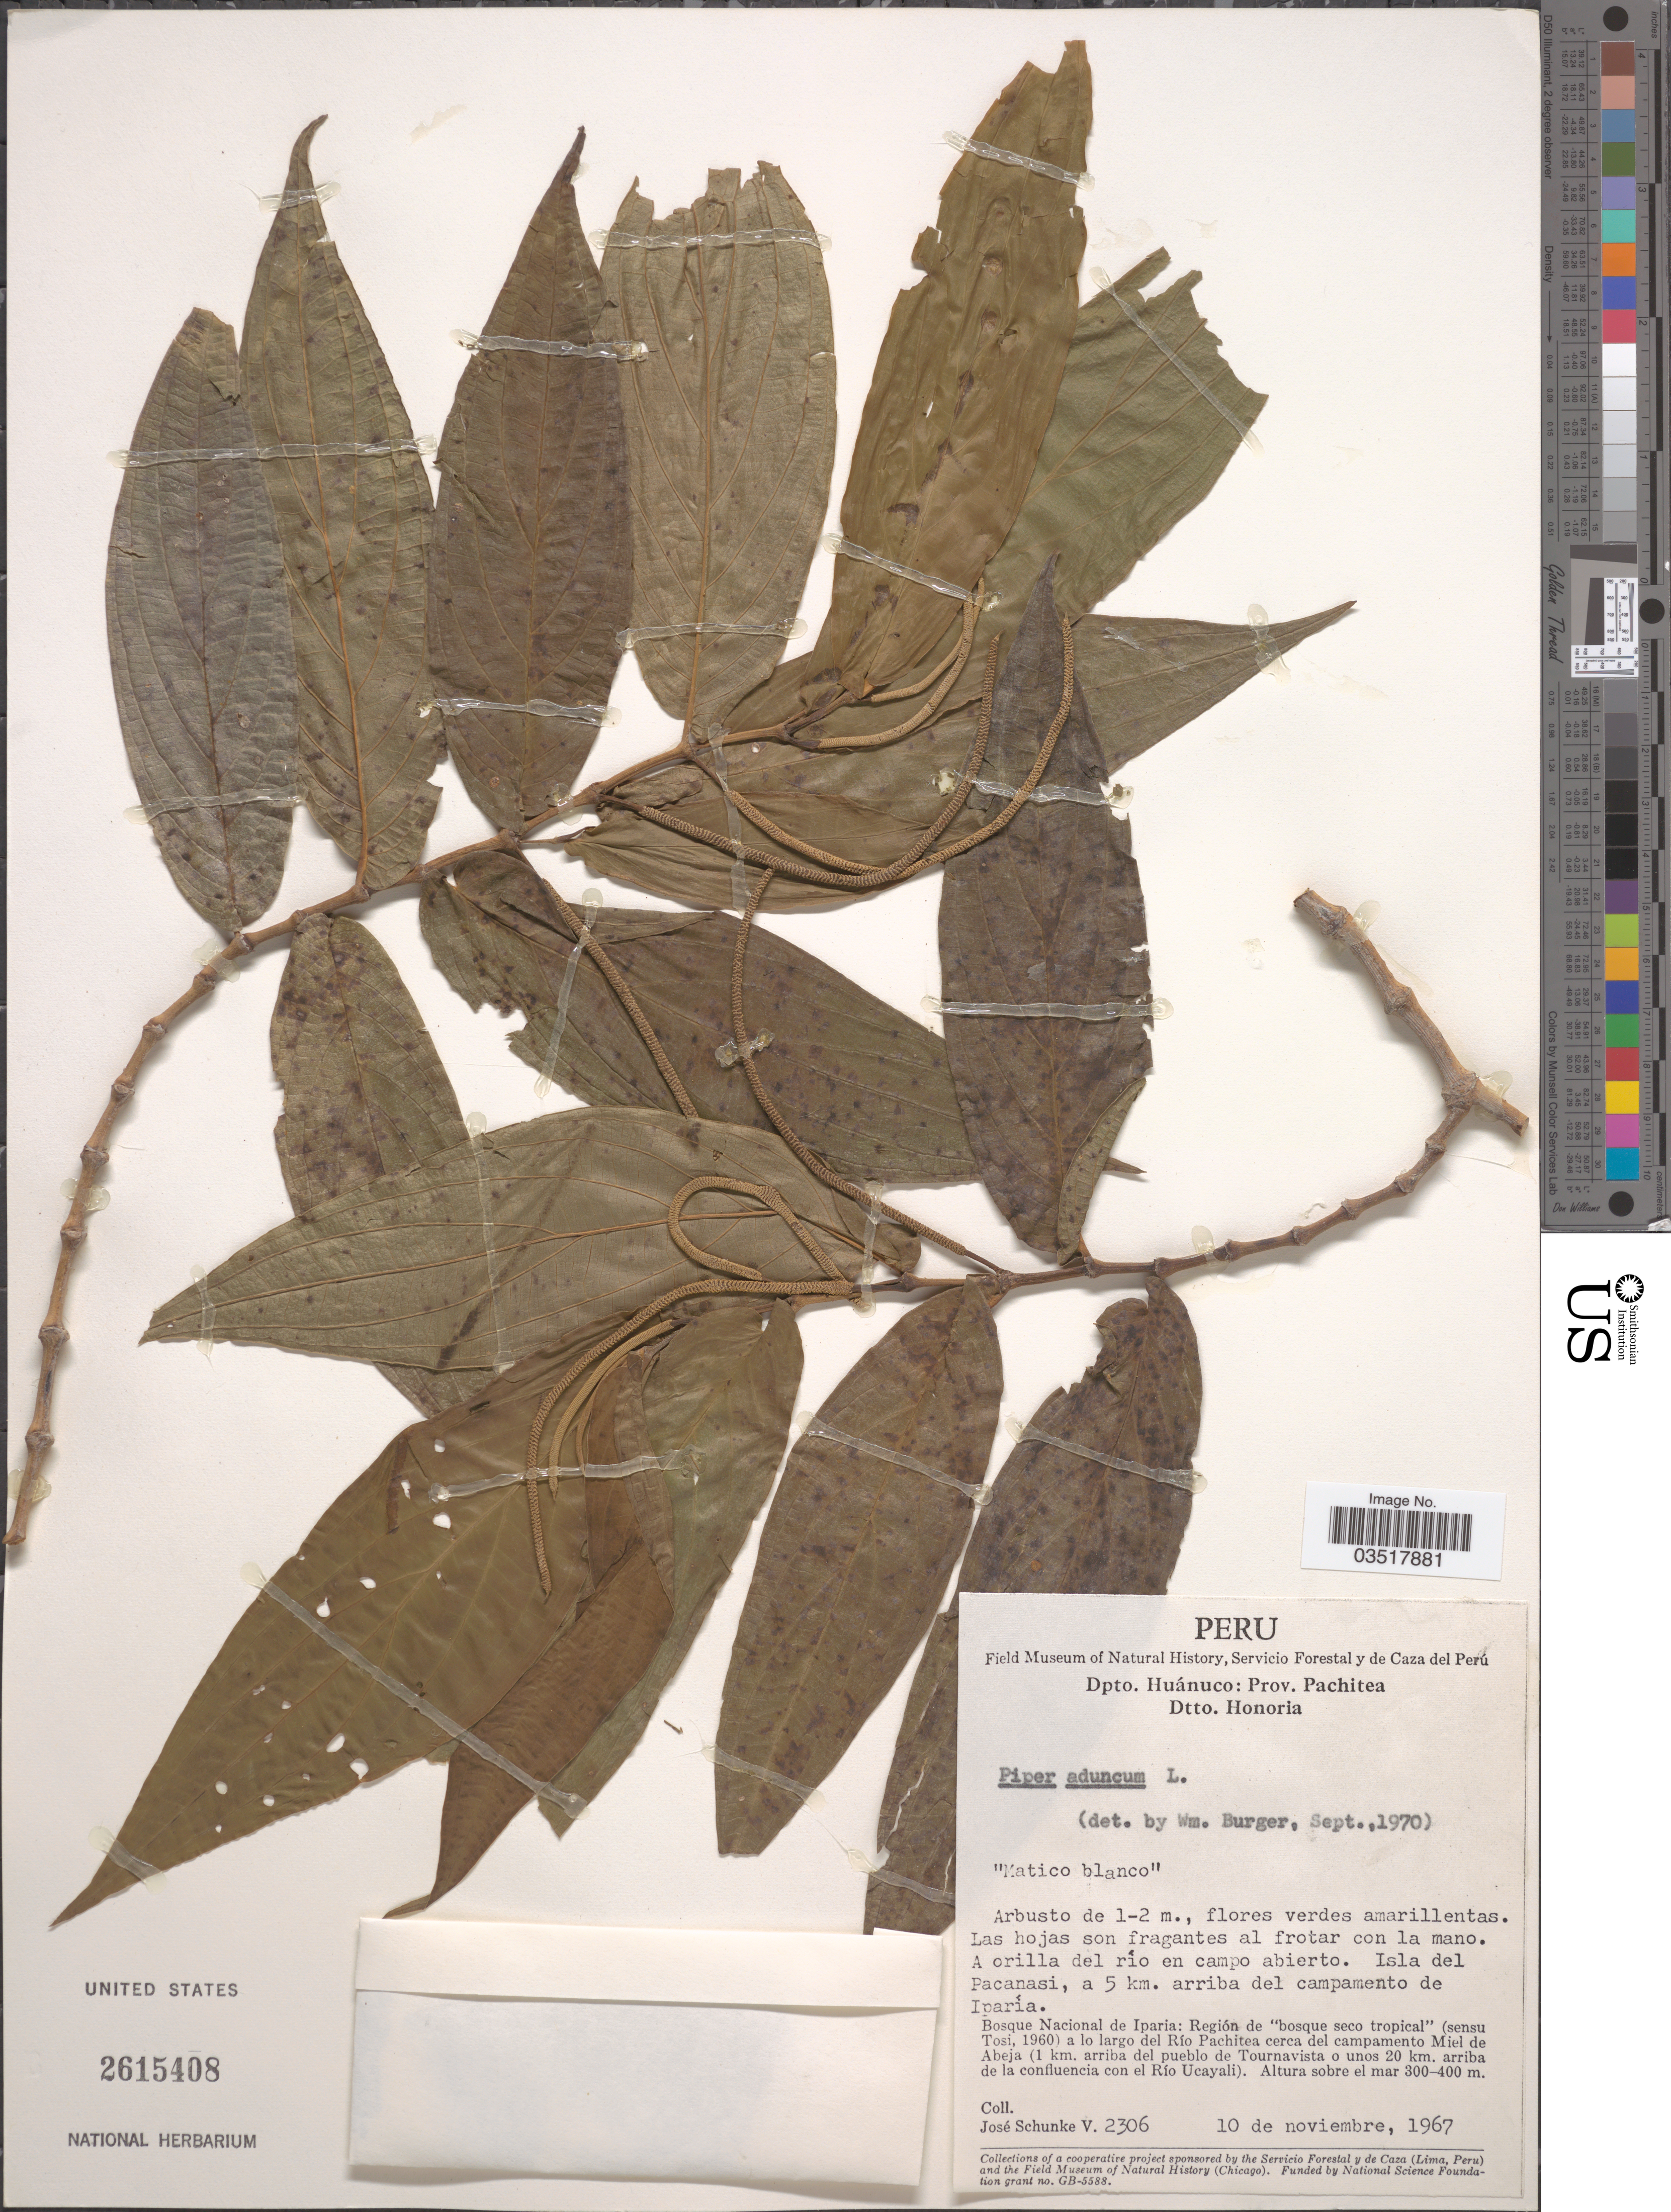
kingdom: Plantae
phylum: Tracheophyta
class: Magnoliopsida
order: Piperales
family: Piperaceae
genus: Piper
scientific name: Piper aduncum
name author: L.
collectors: J. Schunke Vigo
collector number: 2306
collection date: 1967-11-10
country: Peru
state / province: Huánuco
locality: Dpto. Huánuco: Prov. Pachitea. Dtto. Honoria. A orilla del río en campo abierto. Isla del Pacanasi, a 5 km. arriba del campamento de Iparía. Bosque Nacional de Iparia: Región de 'bosque seco tropical' (sensu Tosi, 1960) a lo largo del Río Pachitea cerca del campamento Miel de Abeja (1 km. arriba del pueblo de Tournavista o unos 20 km. arriba de la confluencia con el Río Ucayali).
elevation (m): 300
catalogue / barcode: US 2615408